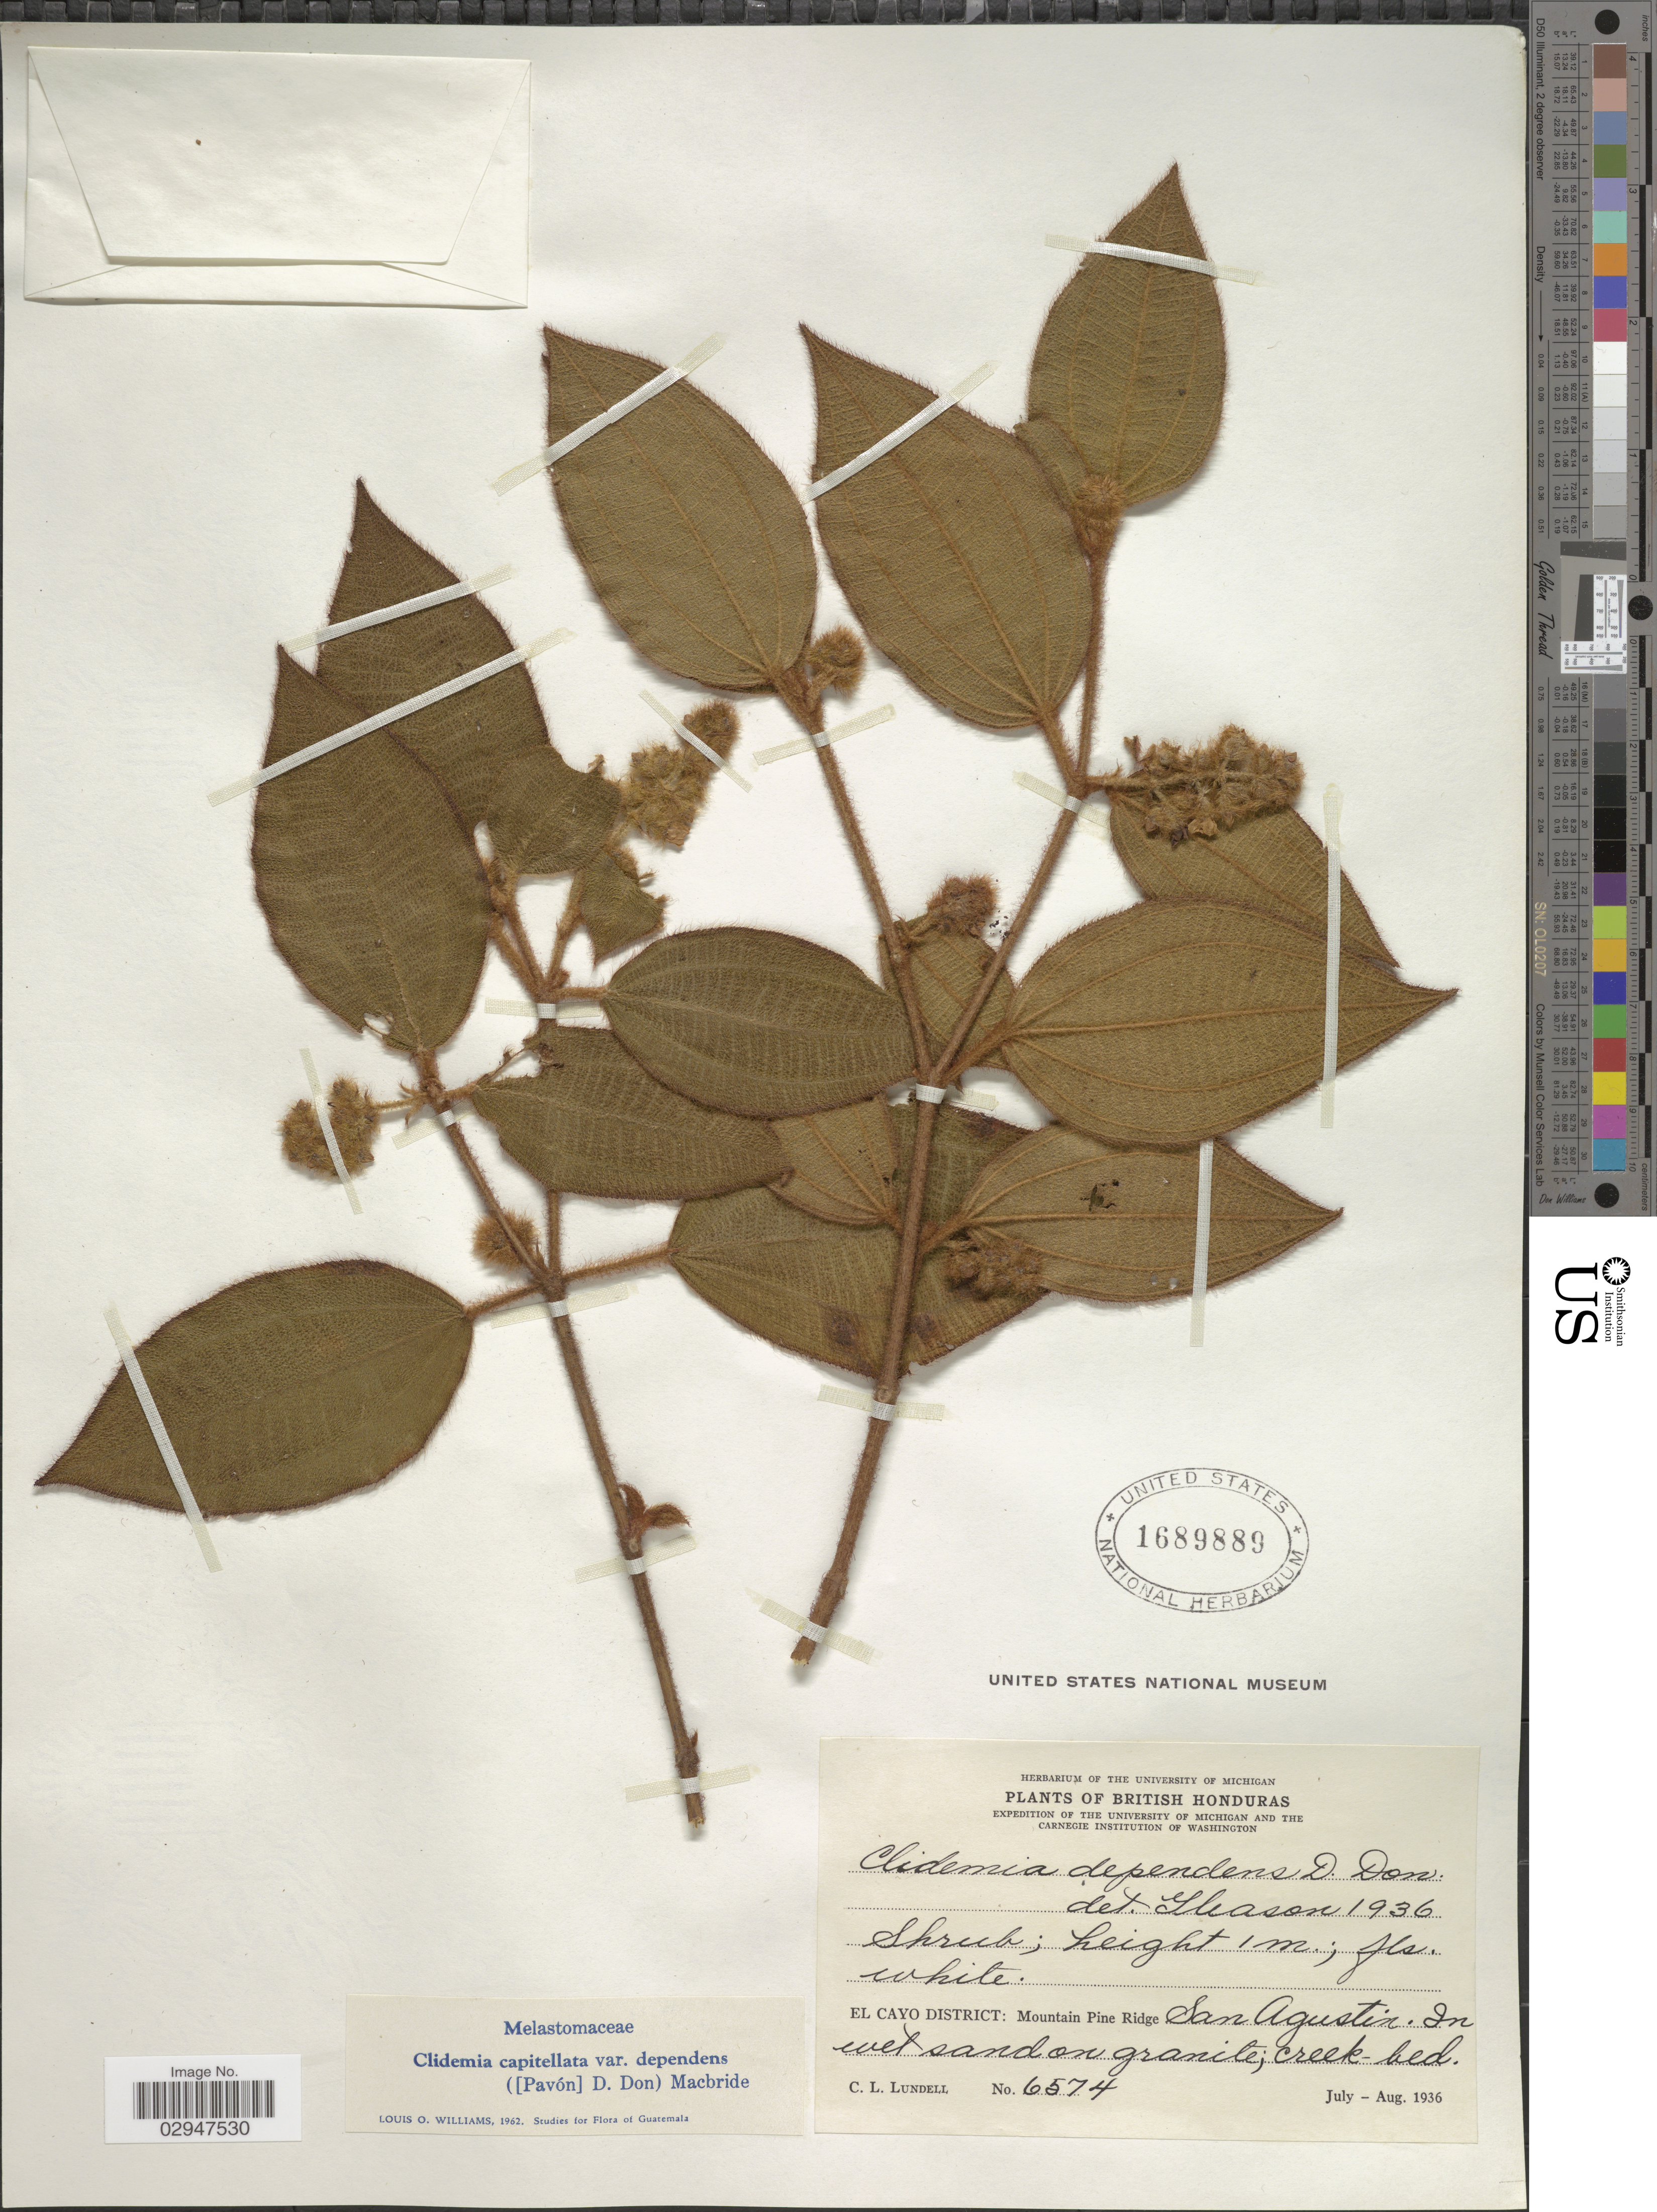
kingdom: Plantae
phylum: Tracheophyta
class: Magnoliopsida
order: Myrtales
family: Melastomataceae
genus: Clidemia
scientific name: Clidemia capitellata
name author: (Bonpl.) D. Don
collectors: C. L. Lundell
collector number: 6574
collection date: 1936-07/1936-08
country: Belize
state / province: Cayo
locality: British Honduras. El Cayo: Mountain Pine Ridge San Agustin.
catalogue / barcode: US 1689889